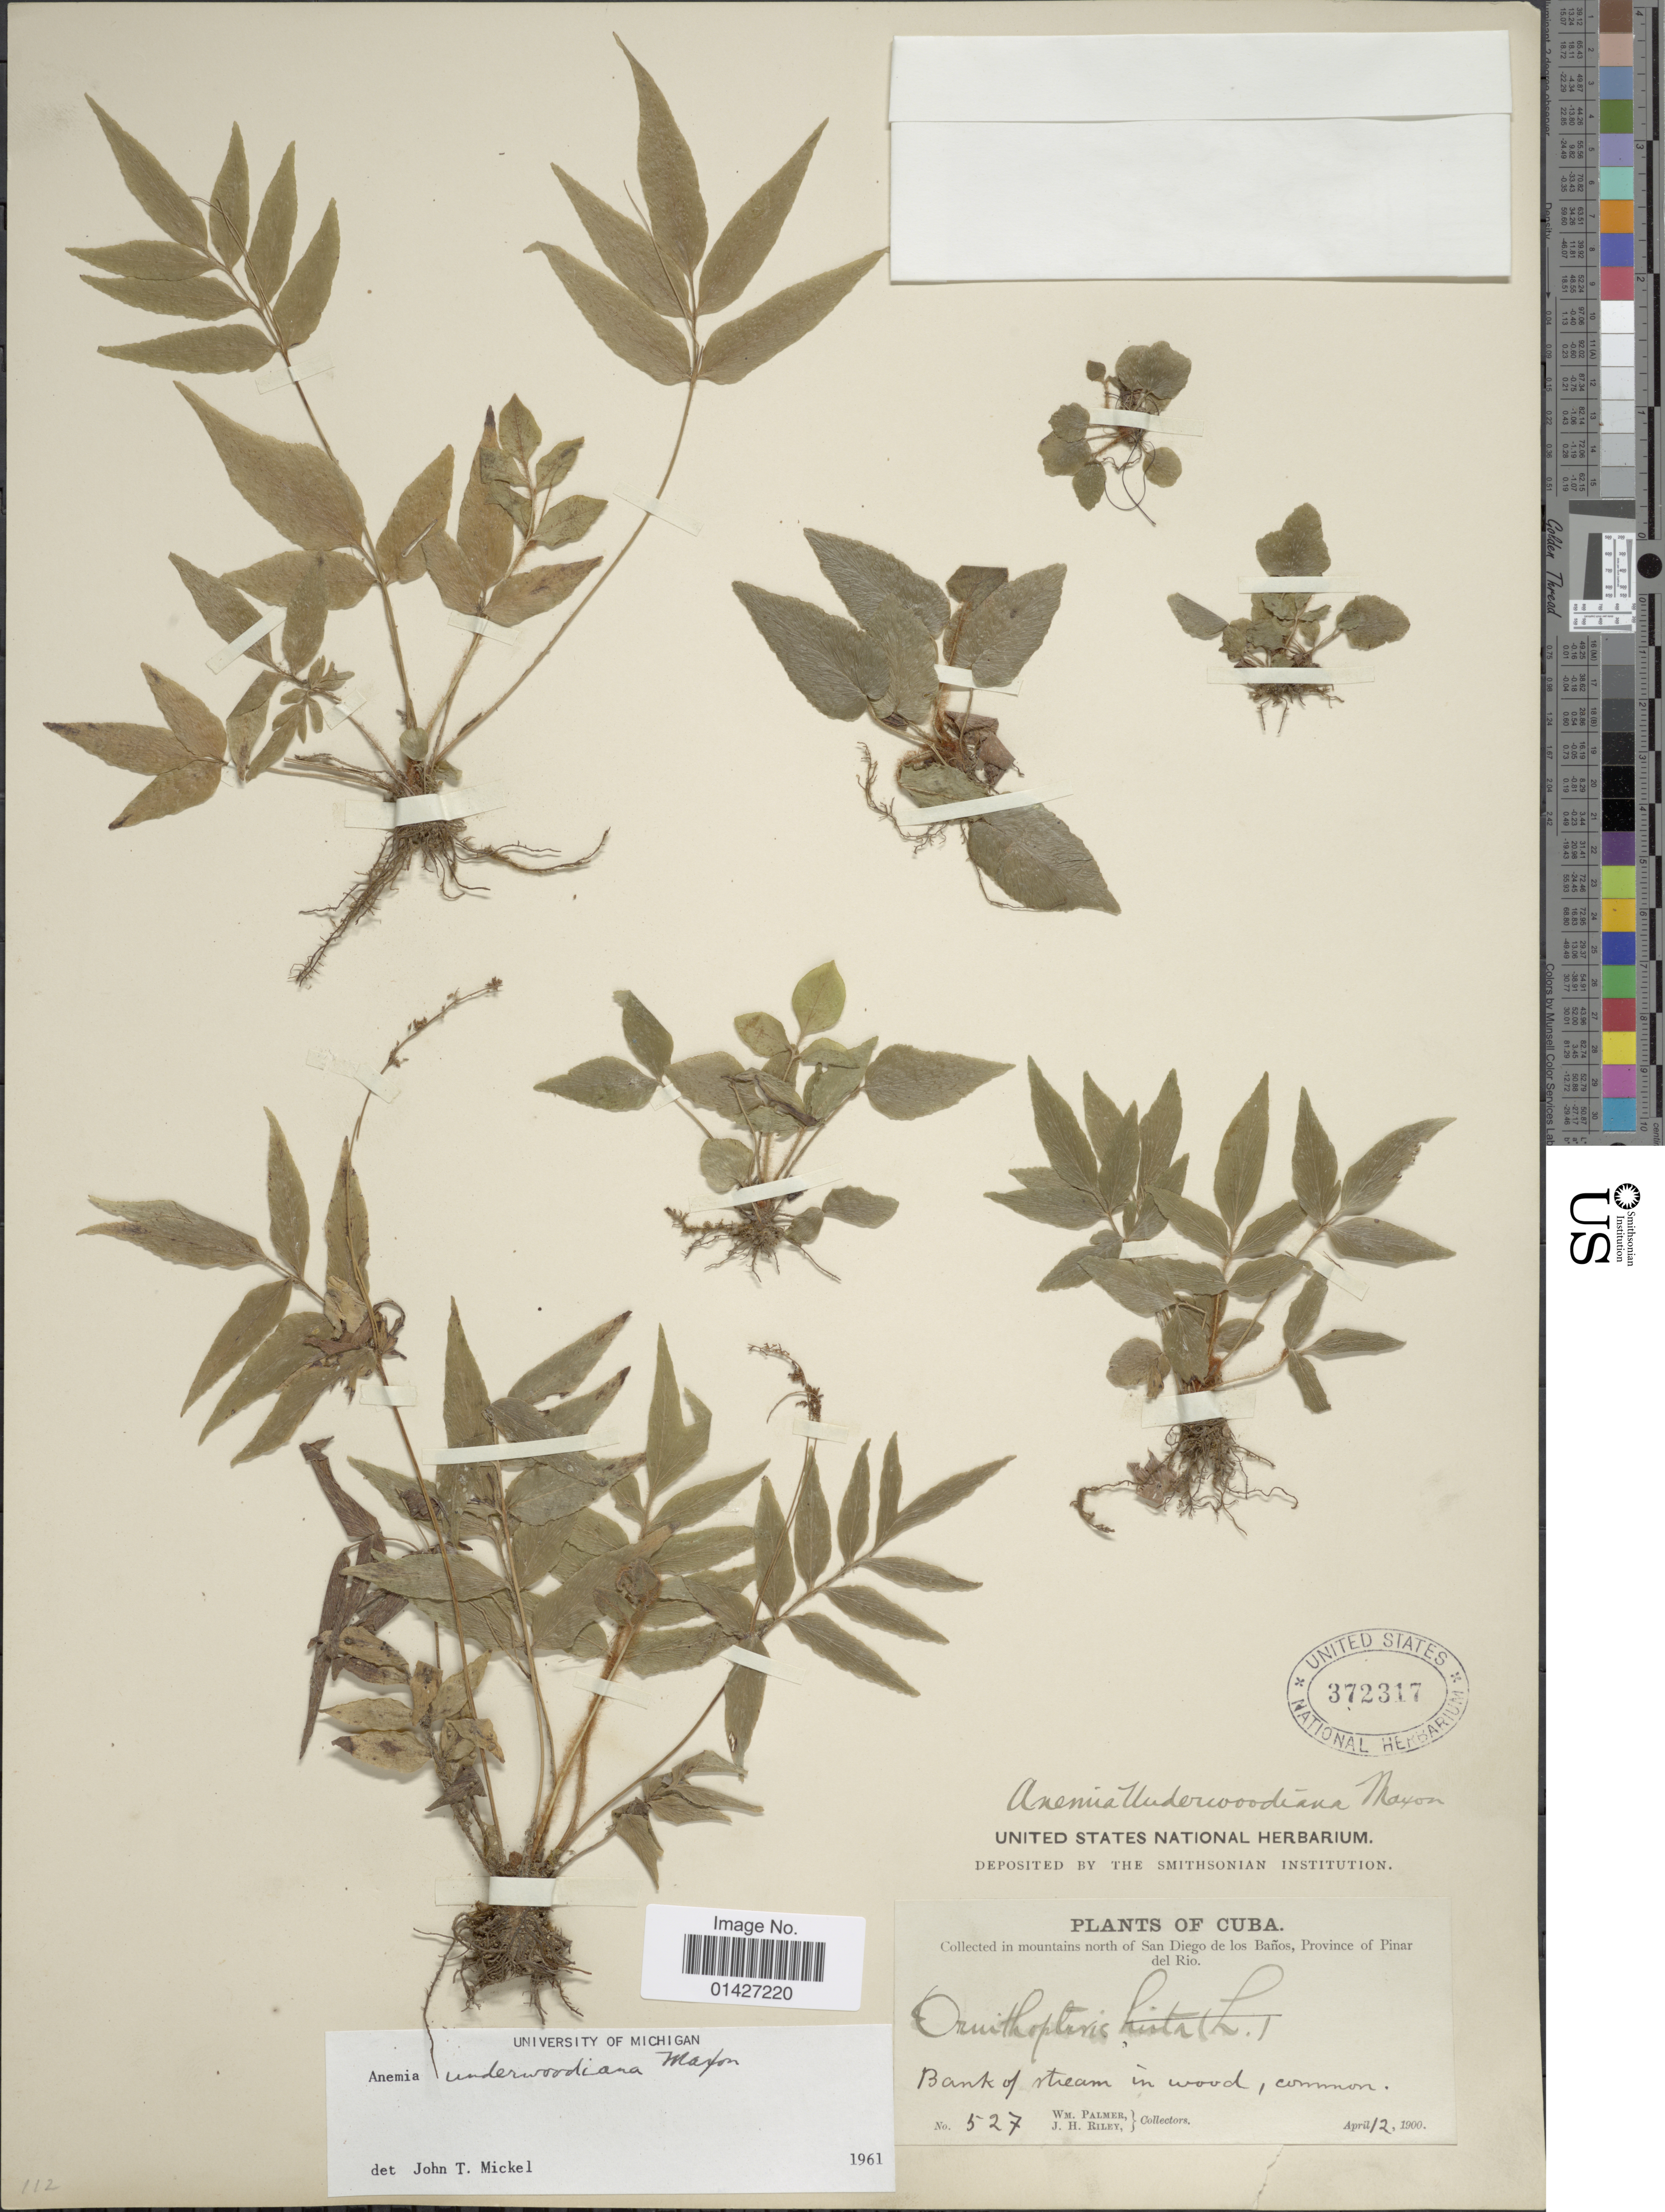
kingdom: Plantae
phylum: Tracheophyta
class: Polypodiopsida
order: Schizaeales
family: Anemiaceae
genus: Anemia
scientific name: Anemia underwoodiana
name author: Maxon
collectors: W. M. Palmer & J. H. Riley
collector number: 527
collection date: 1900-04-12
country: Cuba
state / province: Pinar del Río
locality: Mountains north of San Diego de los Baños, Province of Pinar del Río. Bank of stream in wood, common.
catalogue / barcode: US 372317